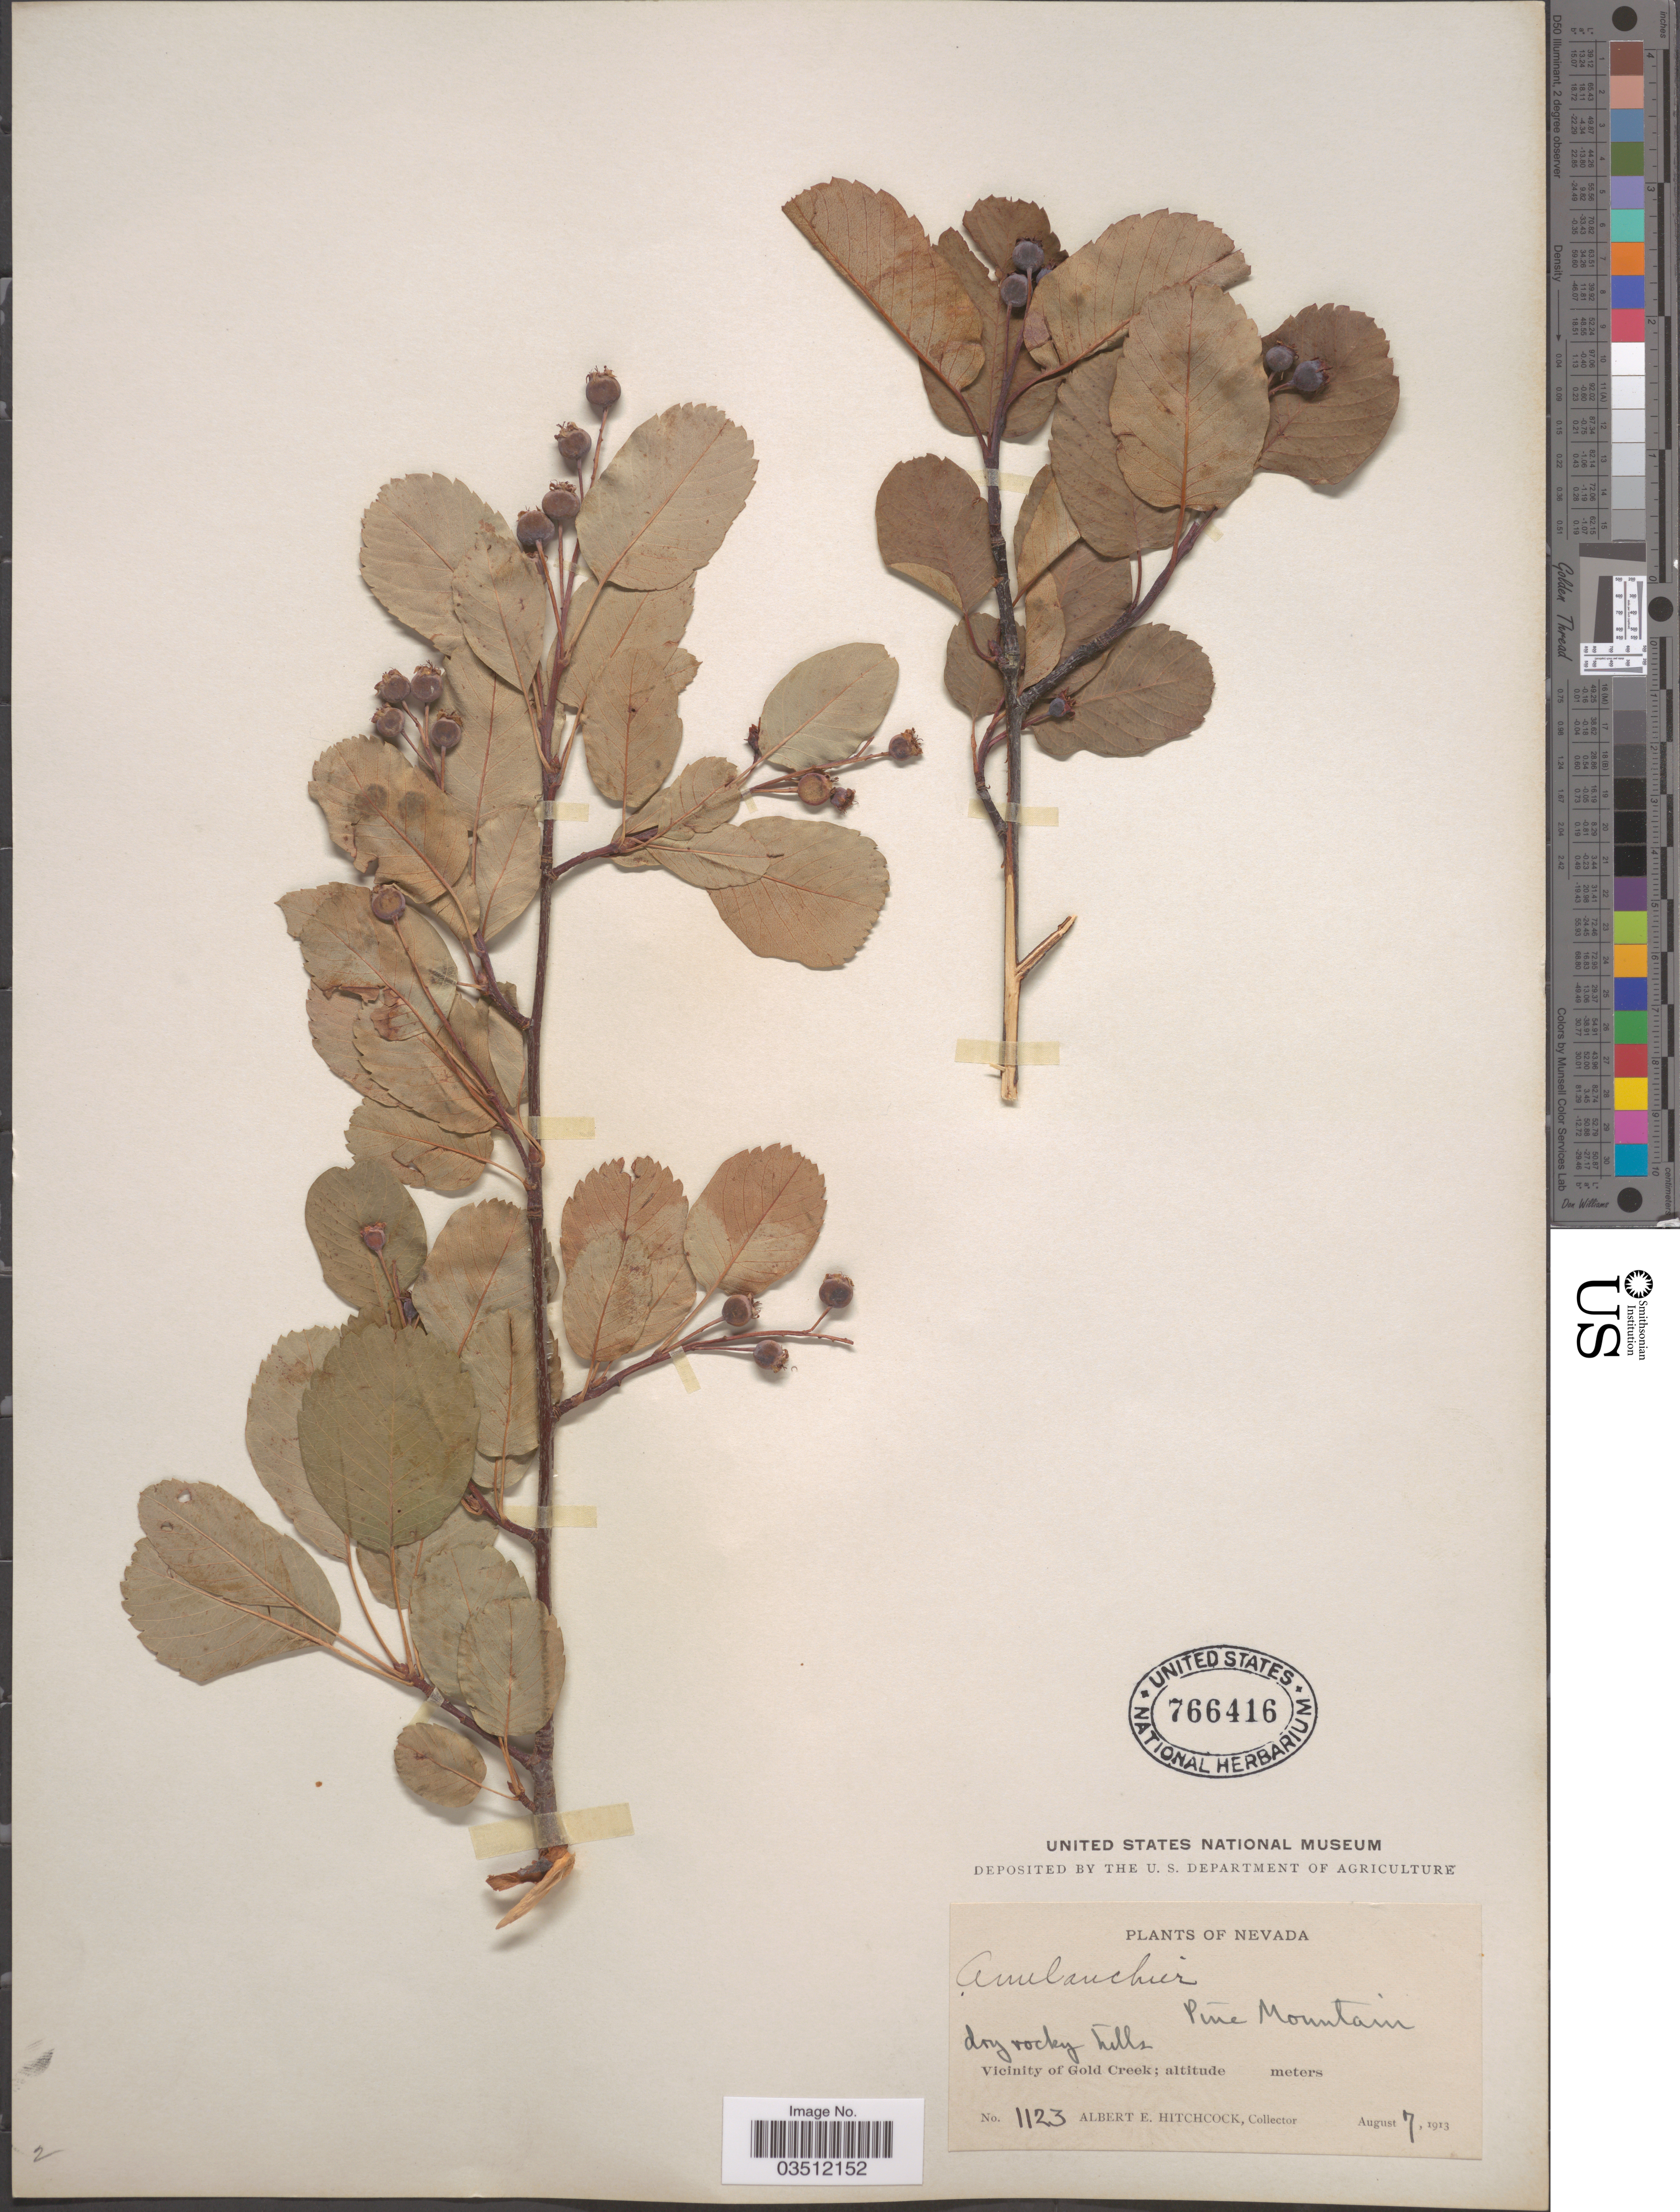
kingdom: Plantae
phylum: Tracheophyta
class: Magnoliopsida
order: Rosales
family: Rosaceae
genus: Amelanchier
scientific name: Amelanchier florida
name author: Lindl.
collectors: A. Hitchcock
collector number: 1123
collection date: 1913-08-07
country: United States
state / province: Nevada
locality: Vicinity of Gold Creek.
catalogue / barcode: US 766416